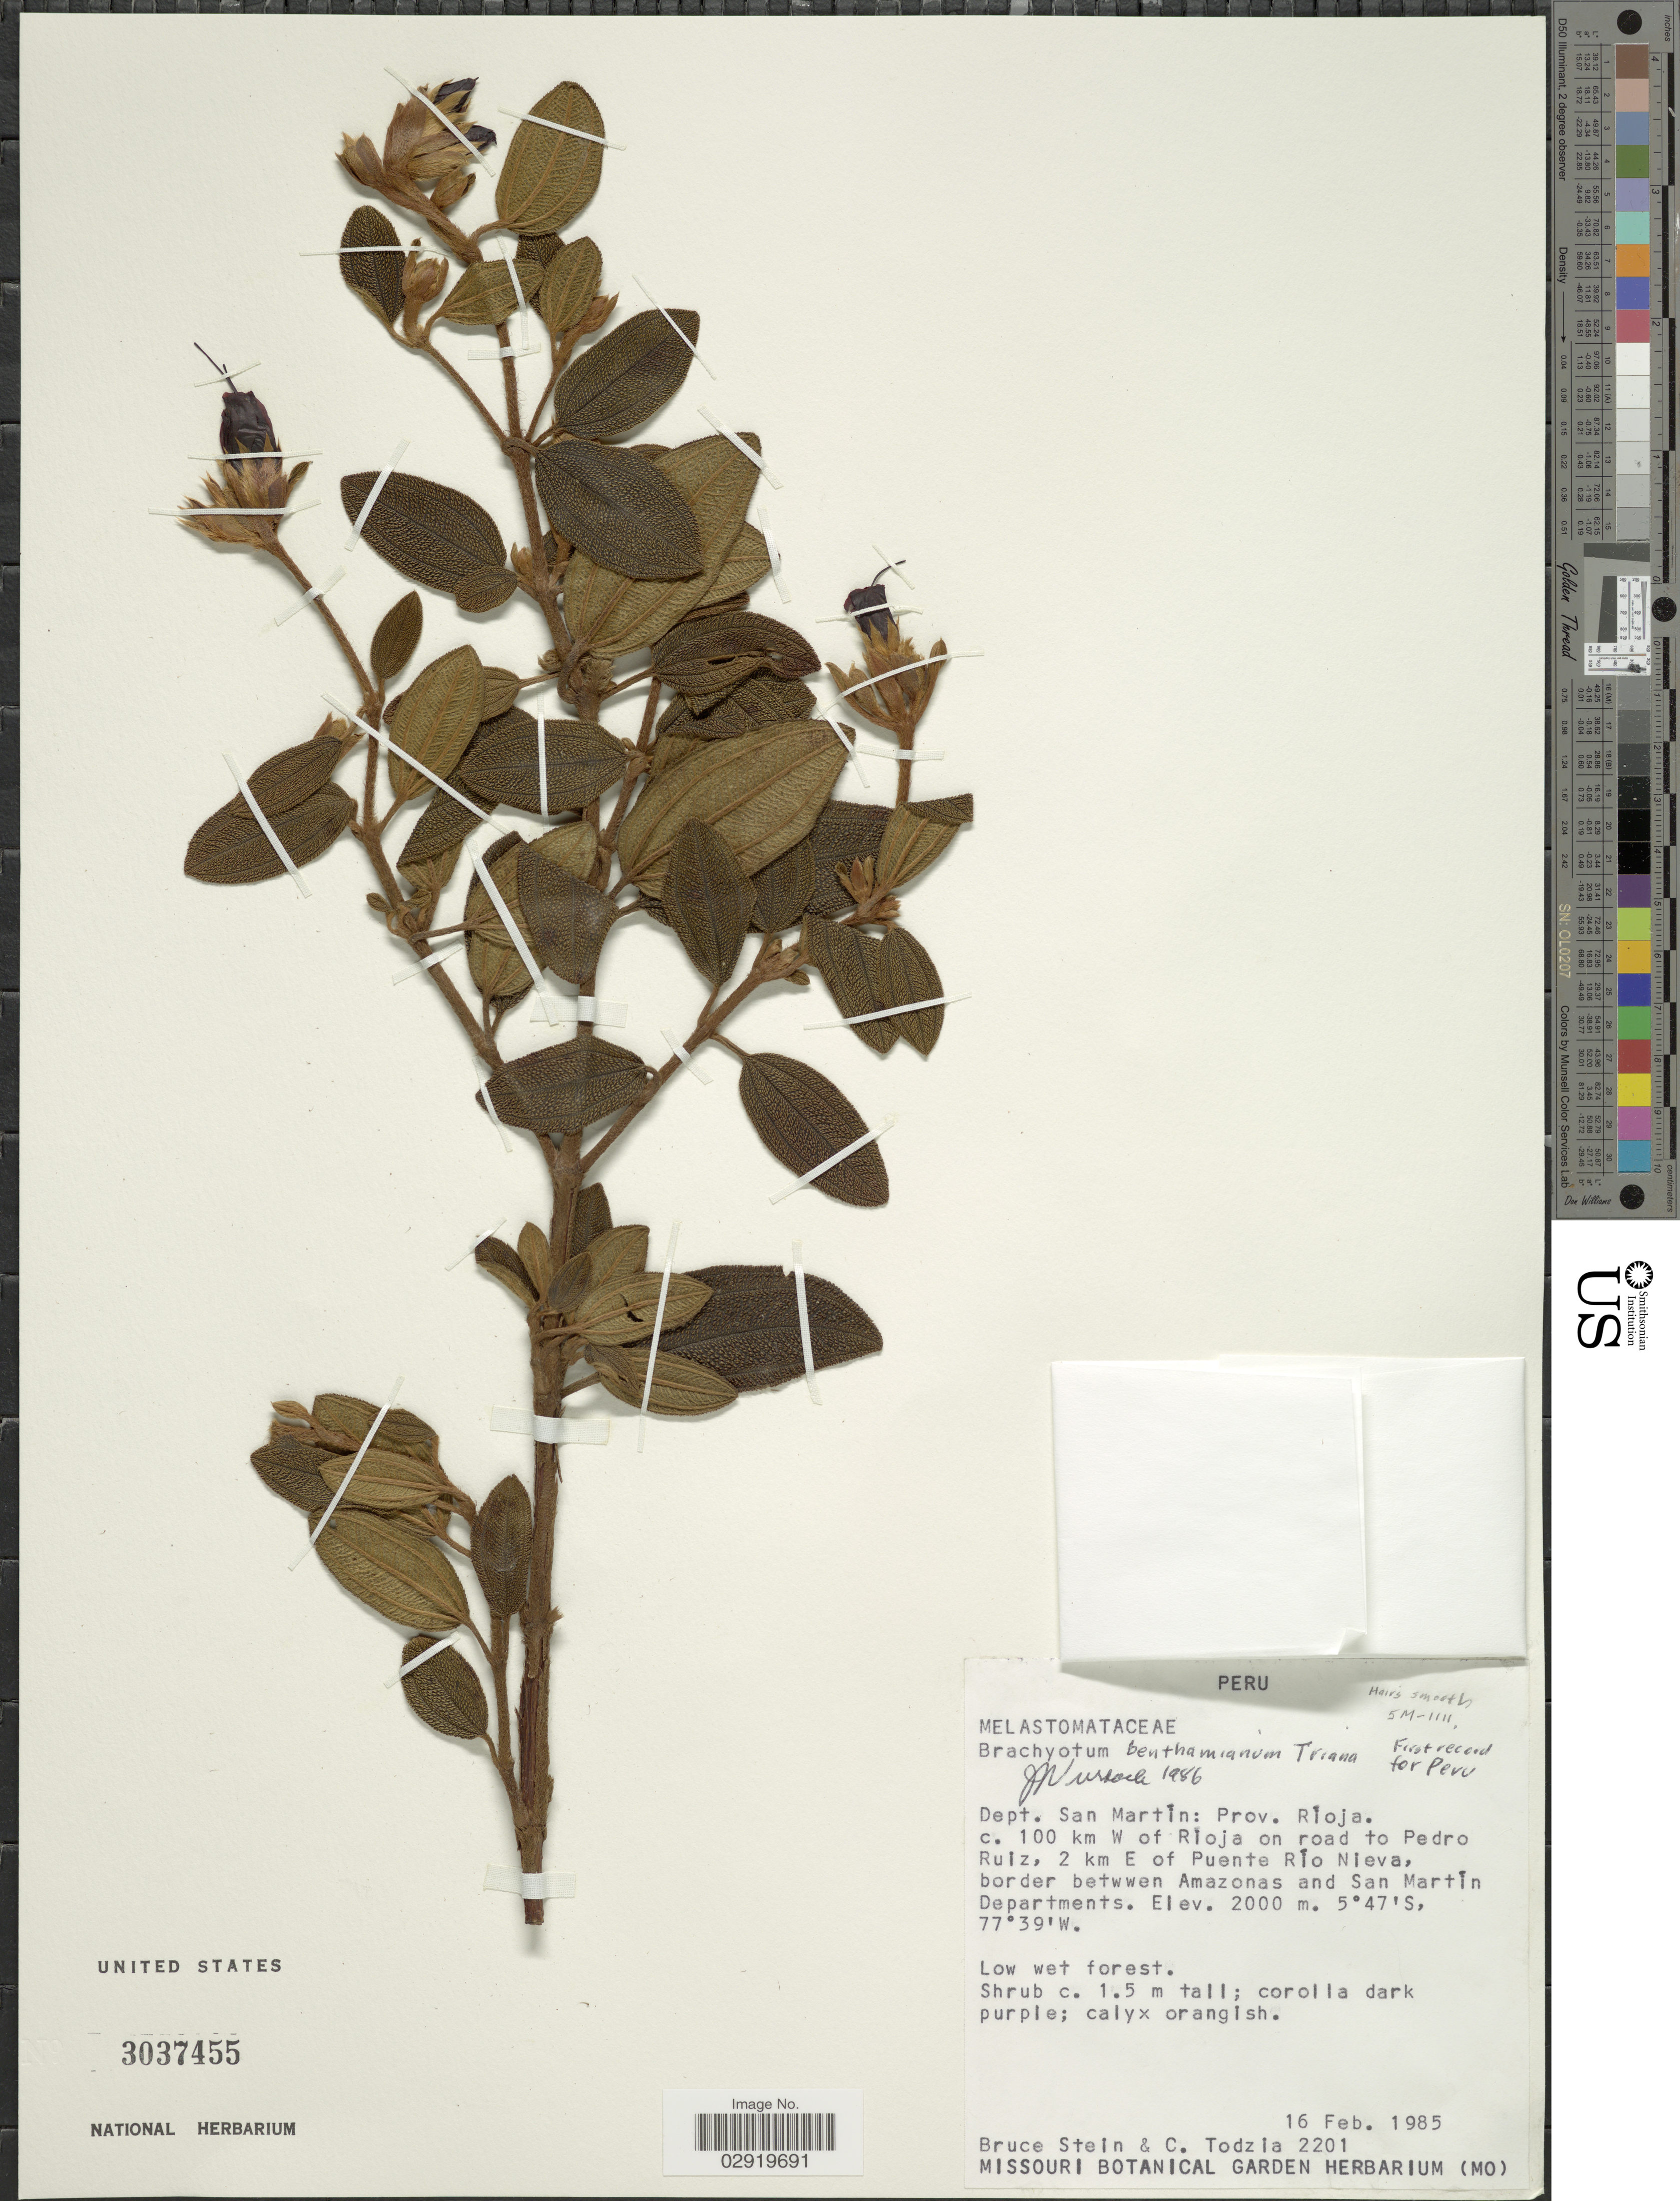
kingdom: Plantae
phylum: Tracheophyta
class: Magnoliopsida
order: Myrtales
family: Melastomataceae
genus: Brachyotum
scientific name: Brachyotum benthamianum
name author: Triana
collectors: B. A. Stein & C. A. Todzia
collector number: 2201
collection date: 1985-02-16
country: Peru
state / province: San Martín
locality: Dept. San Martín: Prov. Ríoja. c. 100 km W of Rioja on road to Pedro Ruiz, 2 km E of Puente Río Nieva, border betwwen Amazonas and San Martín Departments.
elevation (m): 2000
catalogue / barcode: US 3037455